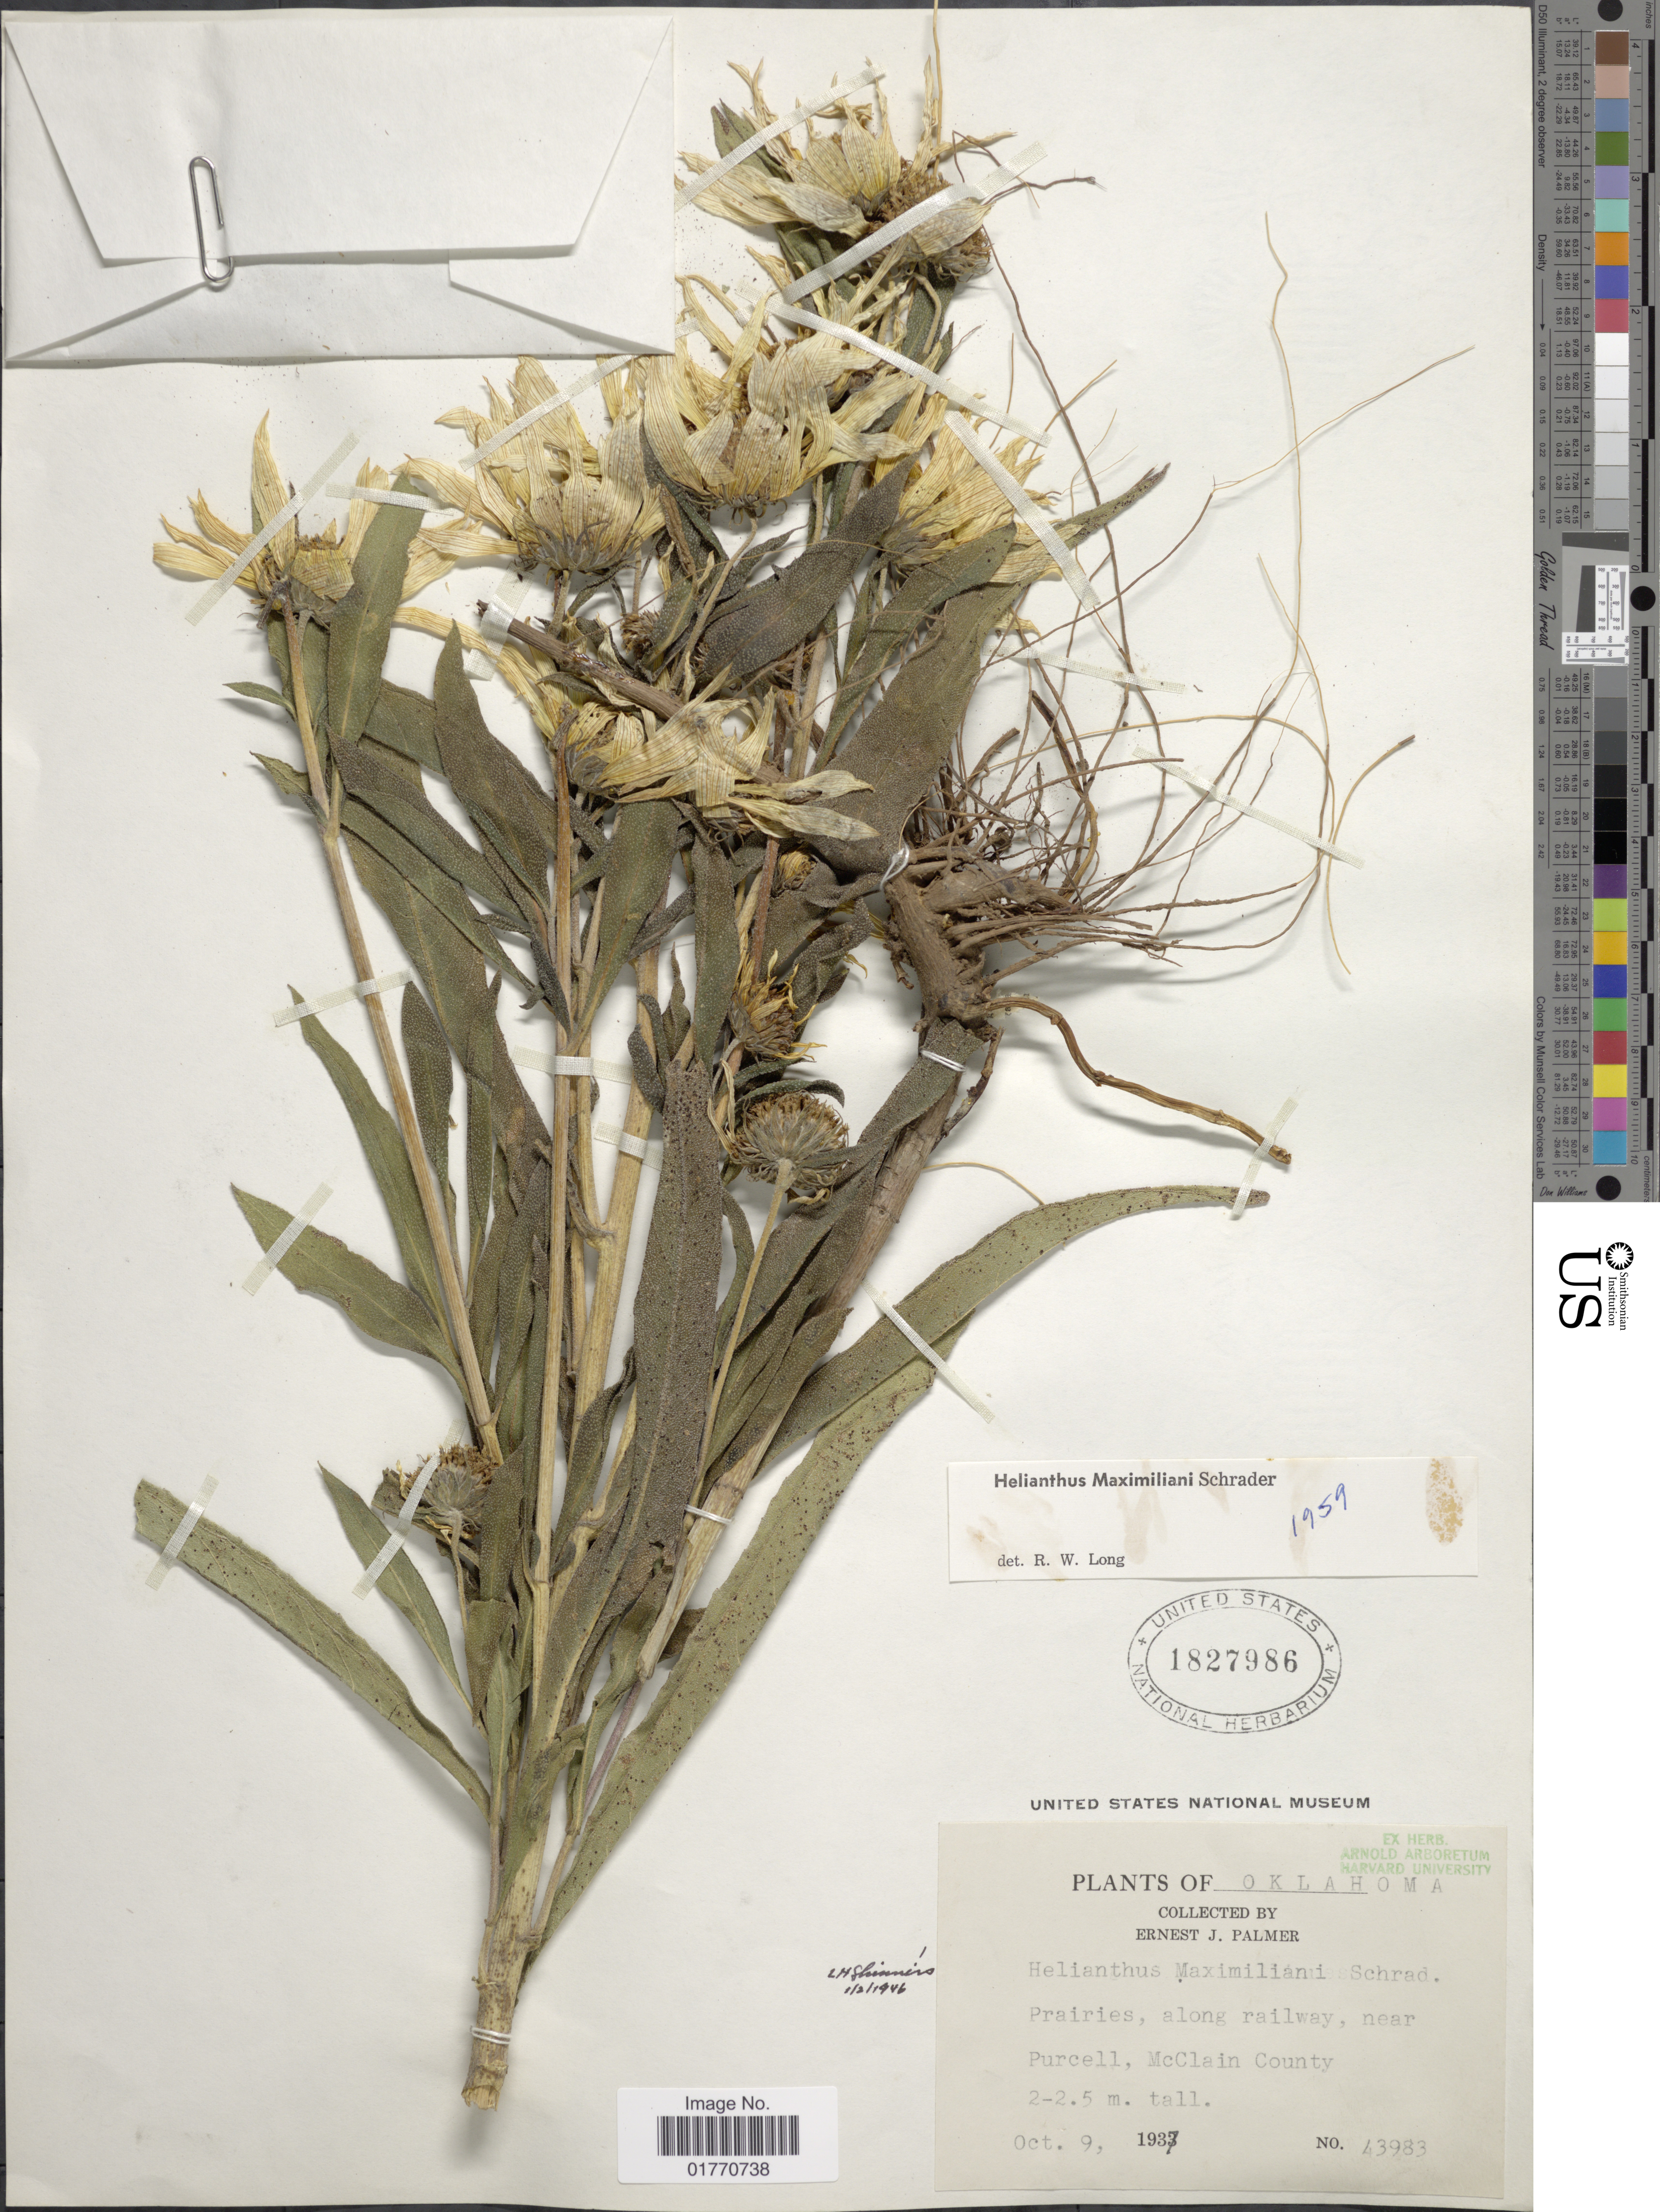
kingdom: Plantae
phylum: Tracheophyta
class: Magnoliopsida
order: Asterales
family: Asteraceae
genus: Helianthus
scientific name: Helianthus maximiliani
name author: Schrad.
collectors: E. J. Palmer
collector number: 43983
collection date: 1937-10-09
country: United States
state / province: Oklahoma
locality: Prairies, along railway, near Purcell, McClain County.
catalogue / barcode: US 1827986